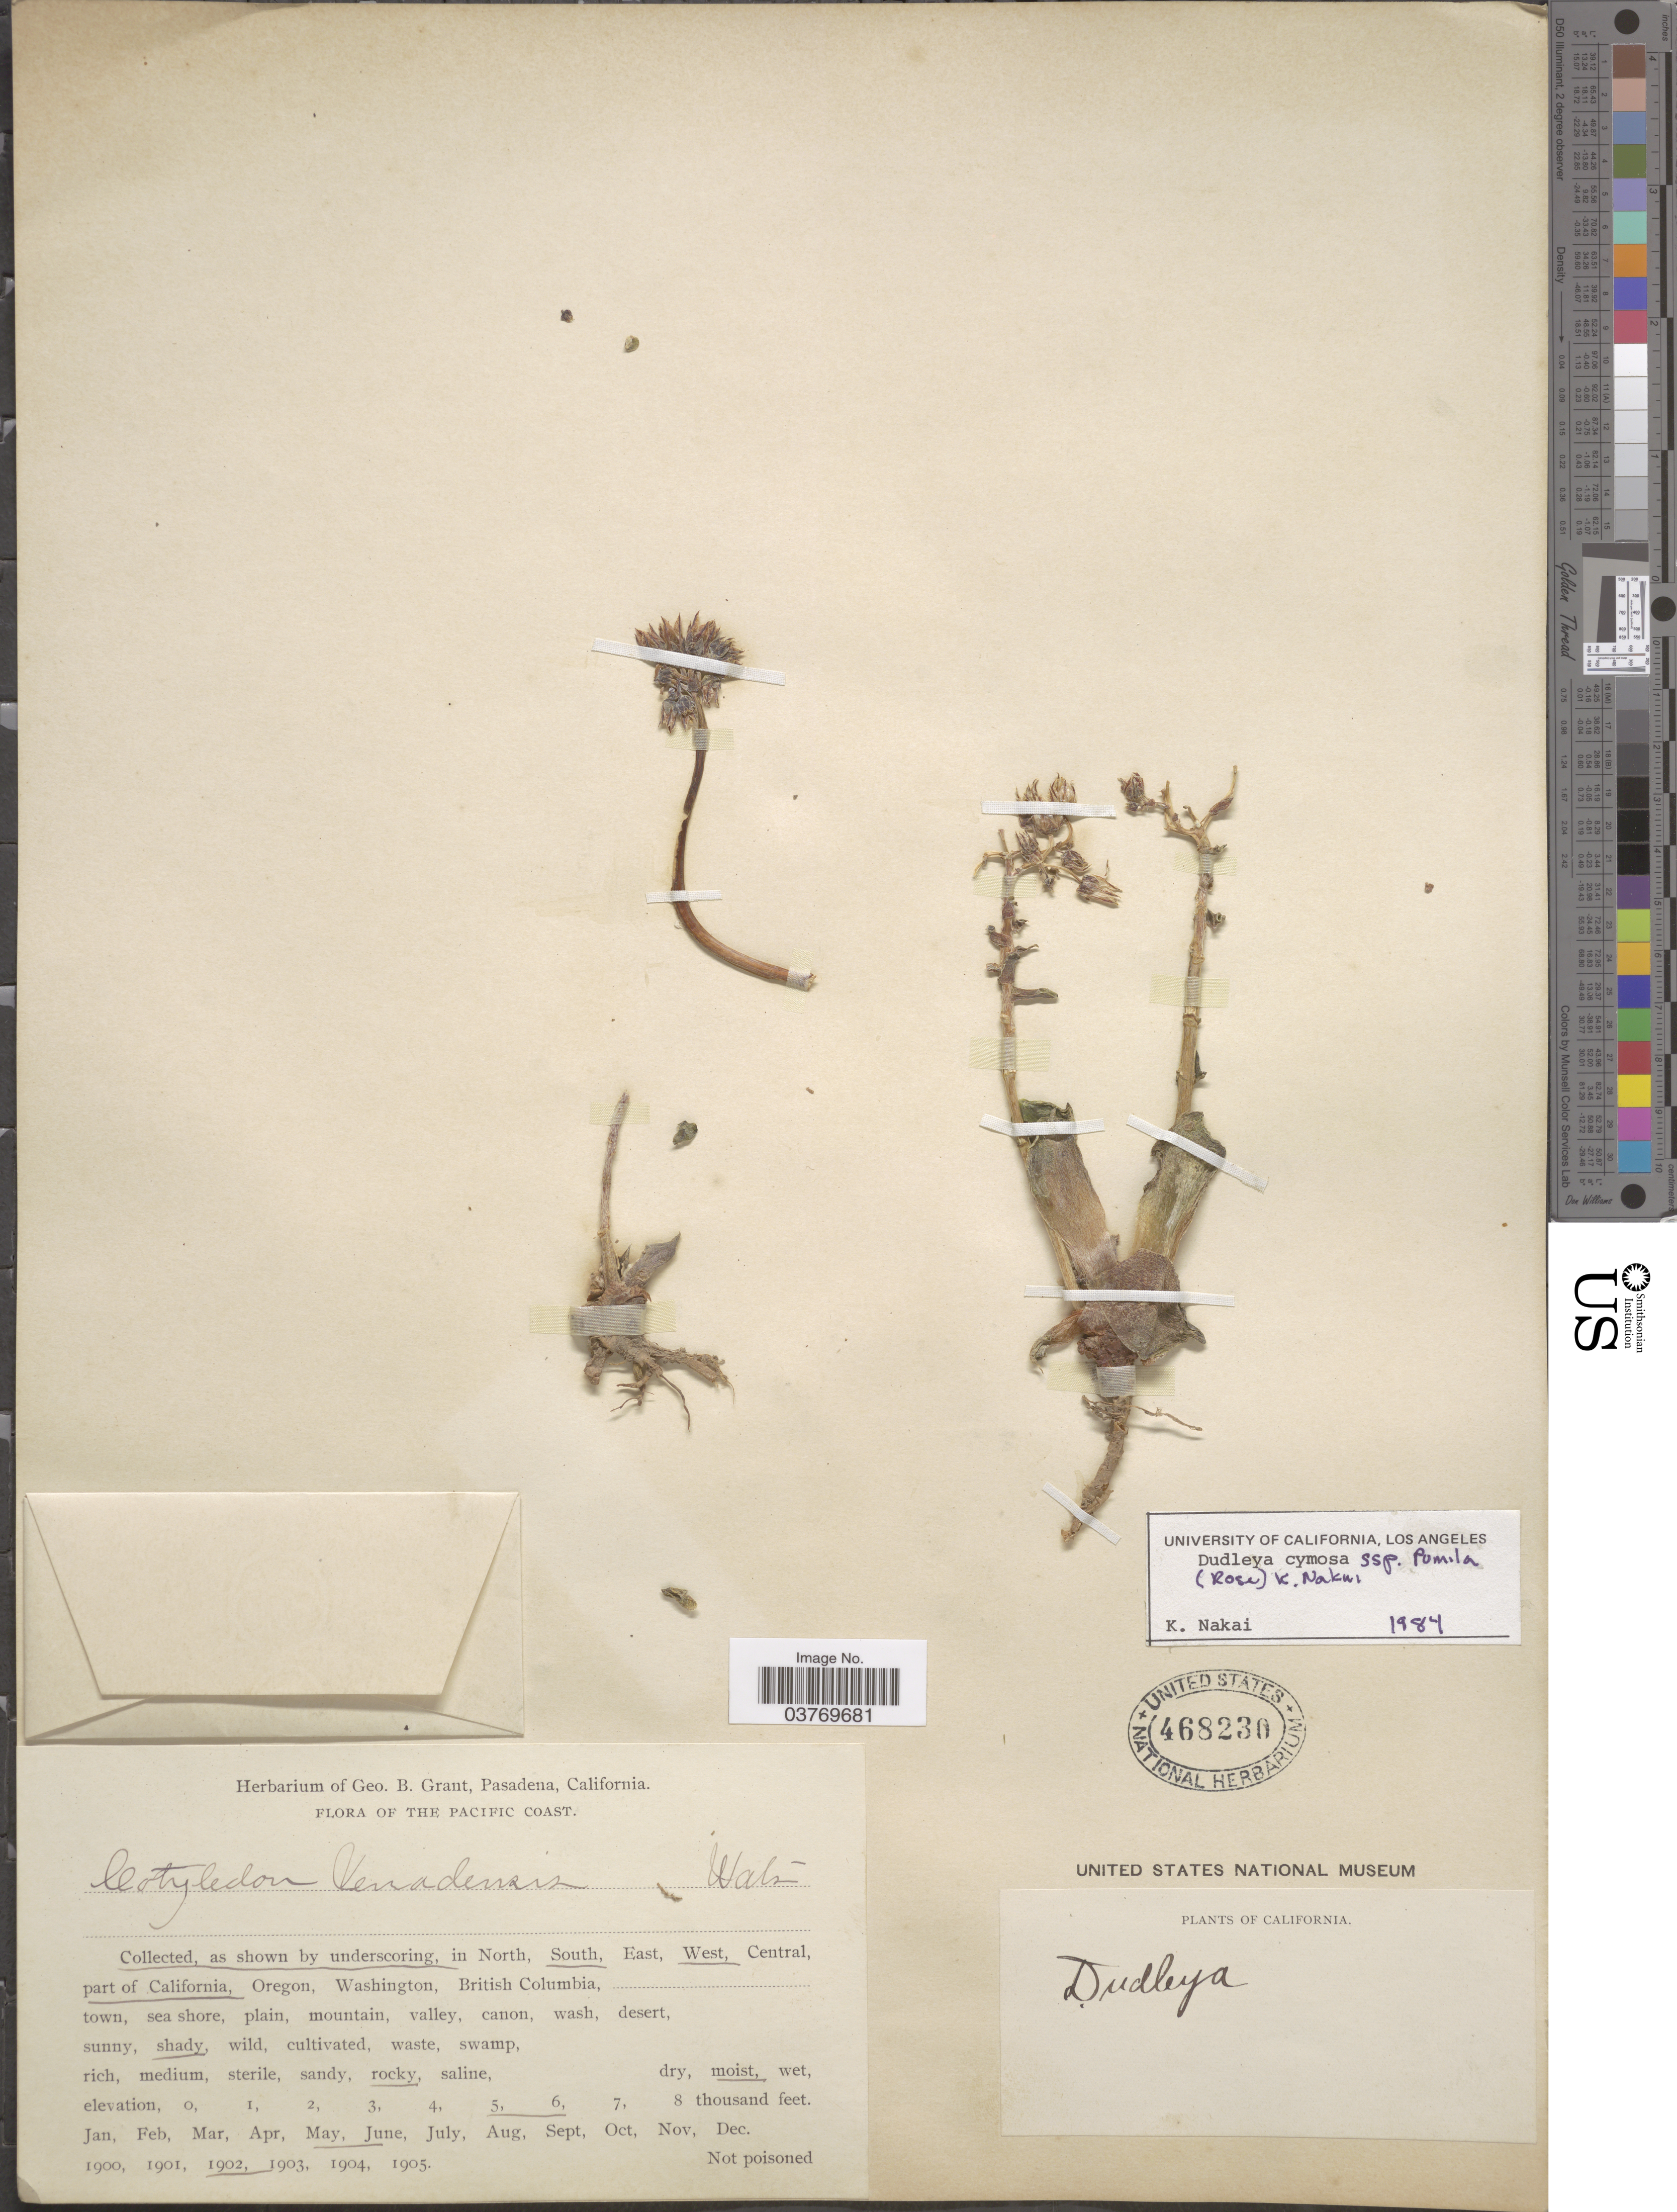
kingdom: Plantae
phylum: Tracheophyta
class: Magnoliopsida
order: Saxifragales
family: Crassulaceae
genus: Dudleya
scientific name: Dudleya cymosa subsp. pumila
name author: (Rose) K.M. Nakai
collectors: ex herb. Geo. B. Grant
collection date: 1902-05/1902-06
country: United States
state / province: California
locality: Pacific Coast. South West part of California.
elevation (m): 1524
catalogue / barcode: US 468230